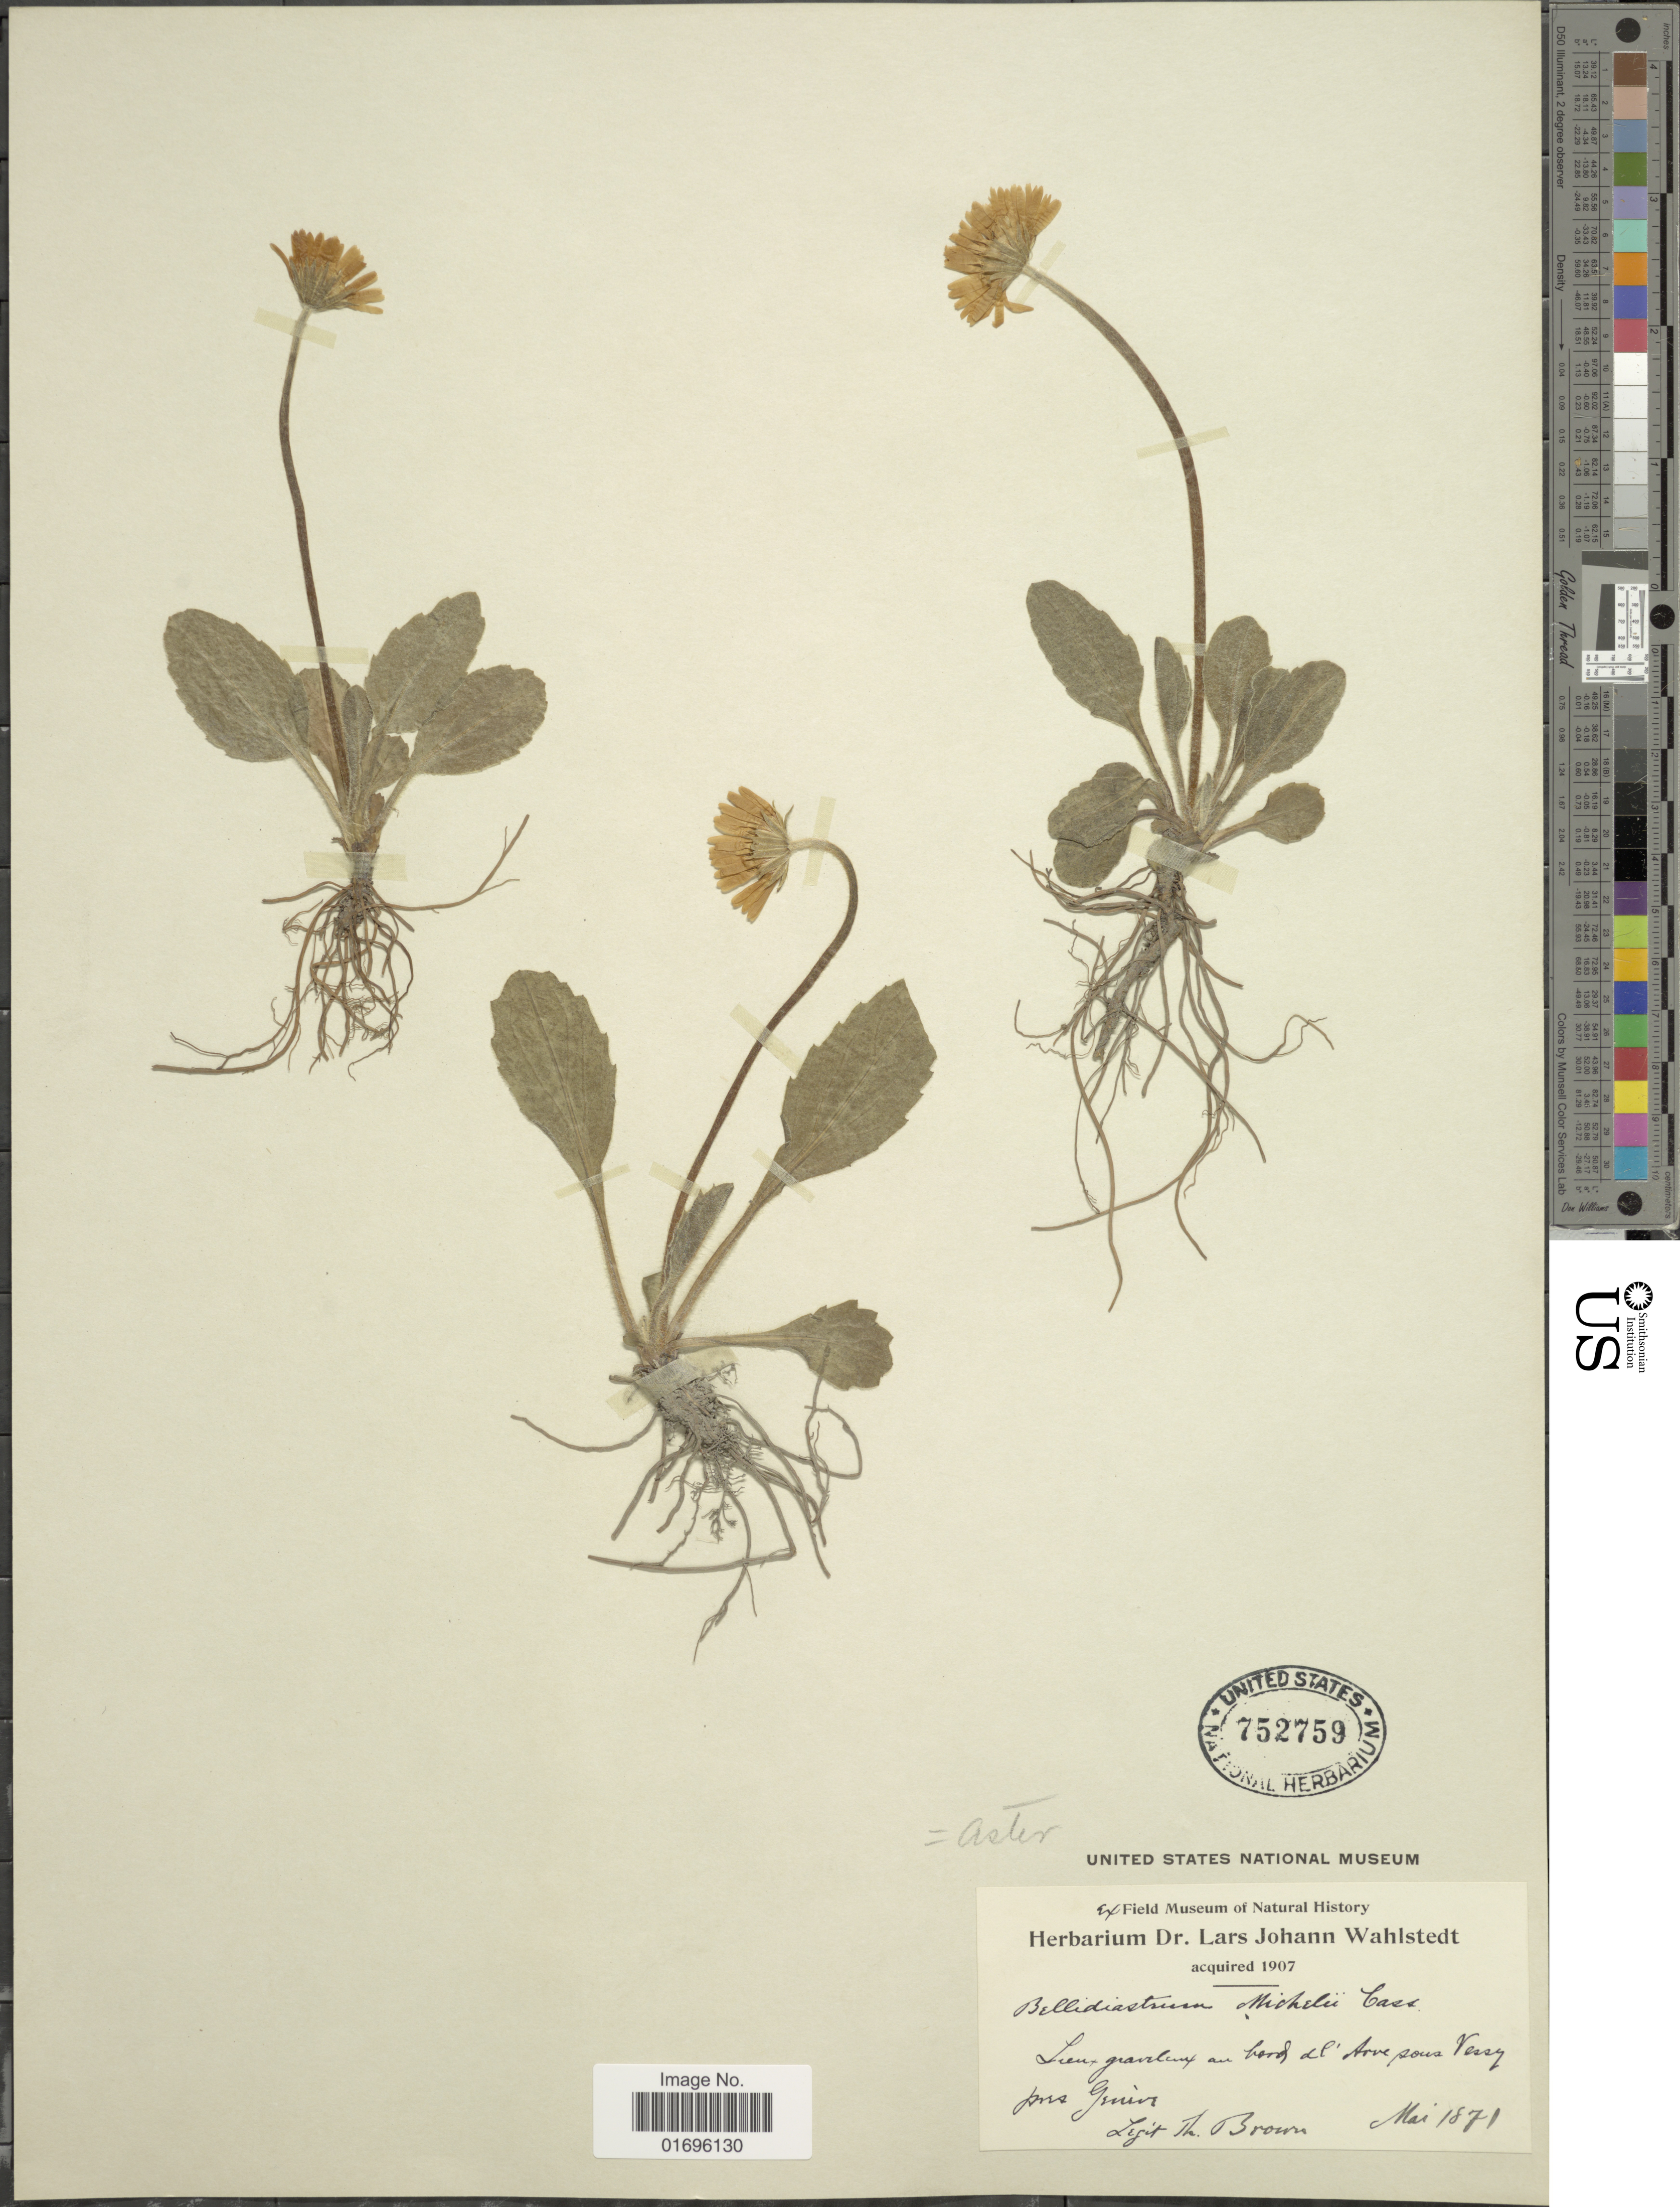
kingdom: Plantae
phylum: Tracheophyta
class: Magnoliopsida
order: Asterales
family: Asteraceae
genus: Aster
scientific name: Aster bellidiastrum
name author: (L.) Scop.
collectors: T. Brown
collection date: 1871-05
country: Switzerland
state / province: Genève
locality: Lieux graveleux au bord de l'Arve sous Vessy pres Genève.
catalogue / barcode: US 752759